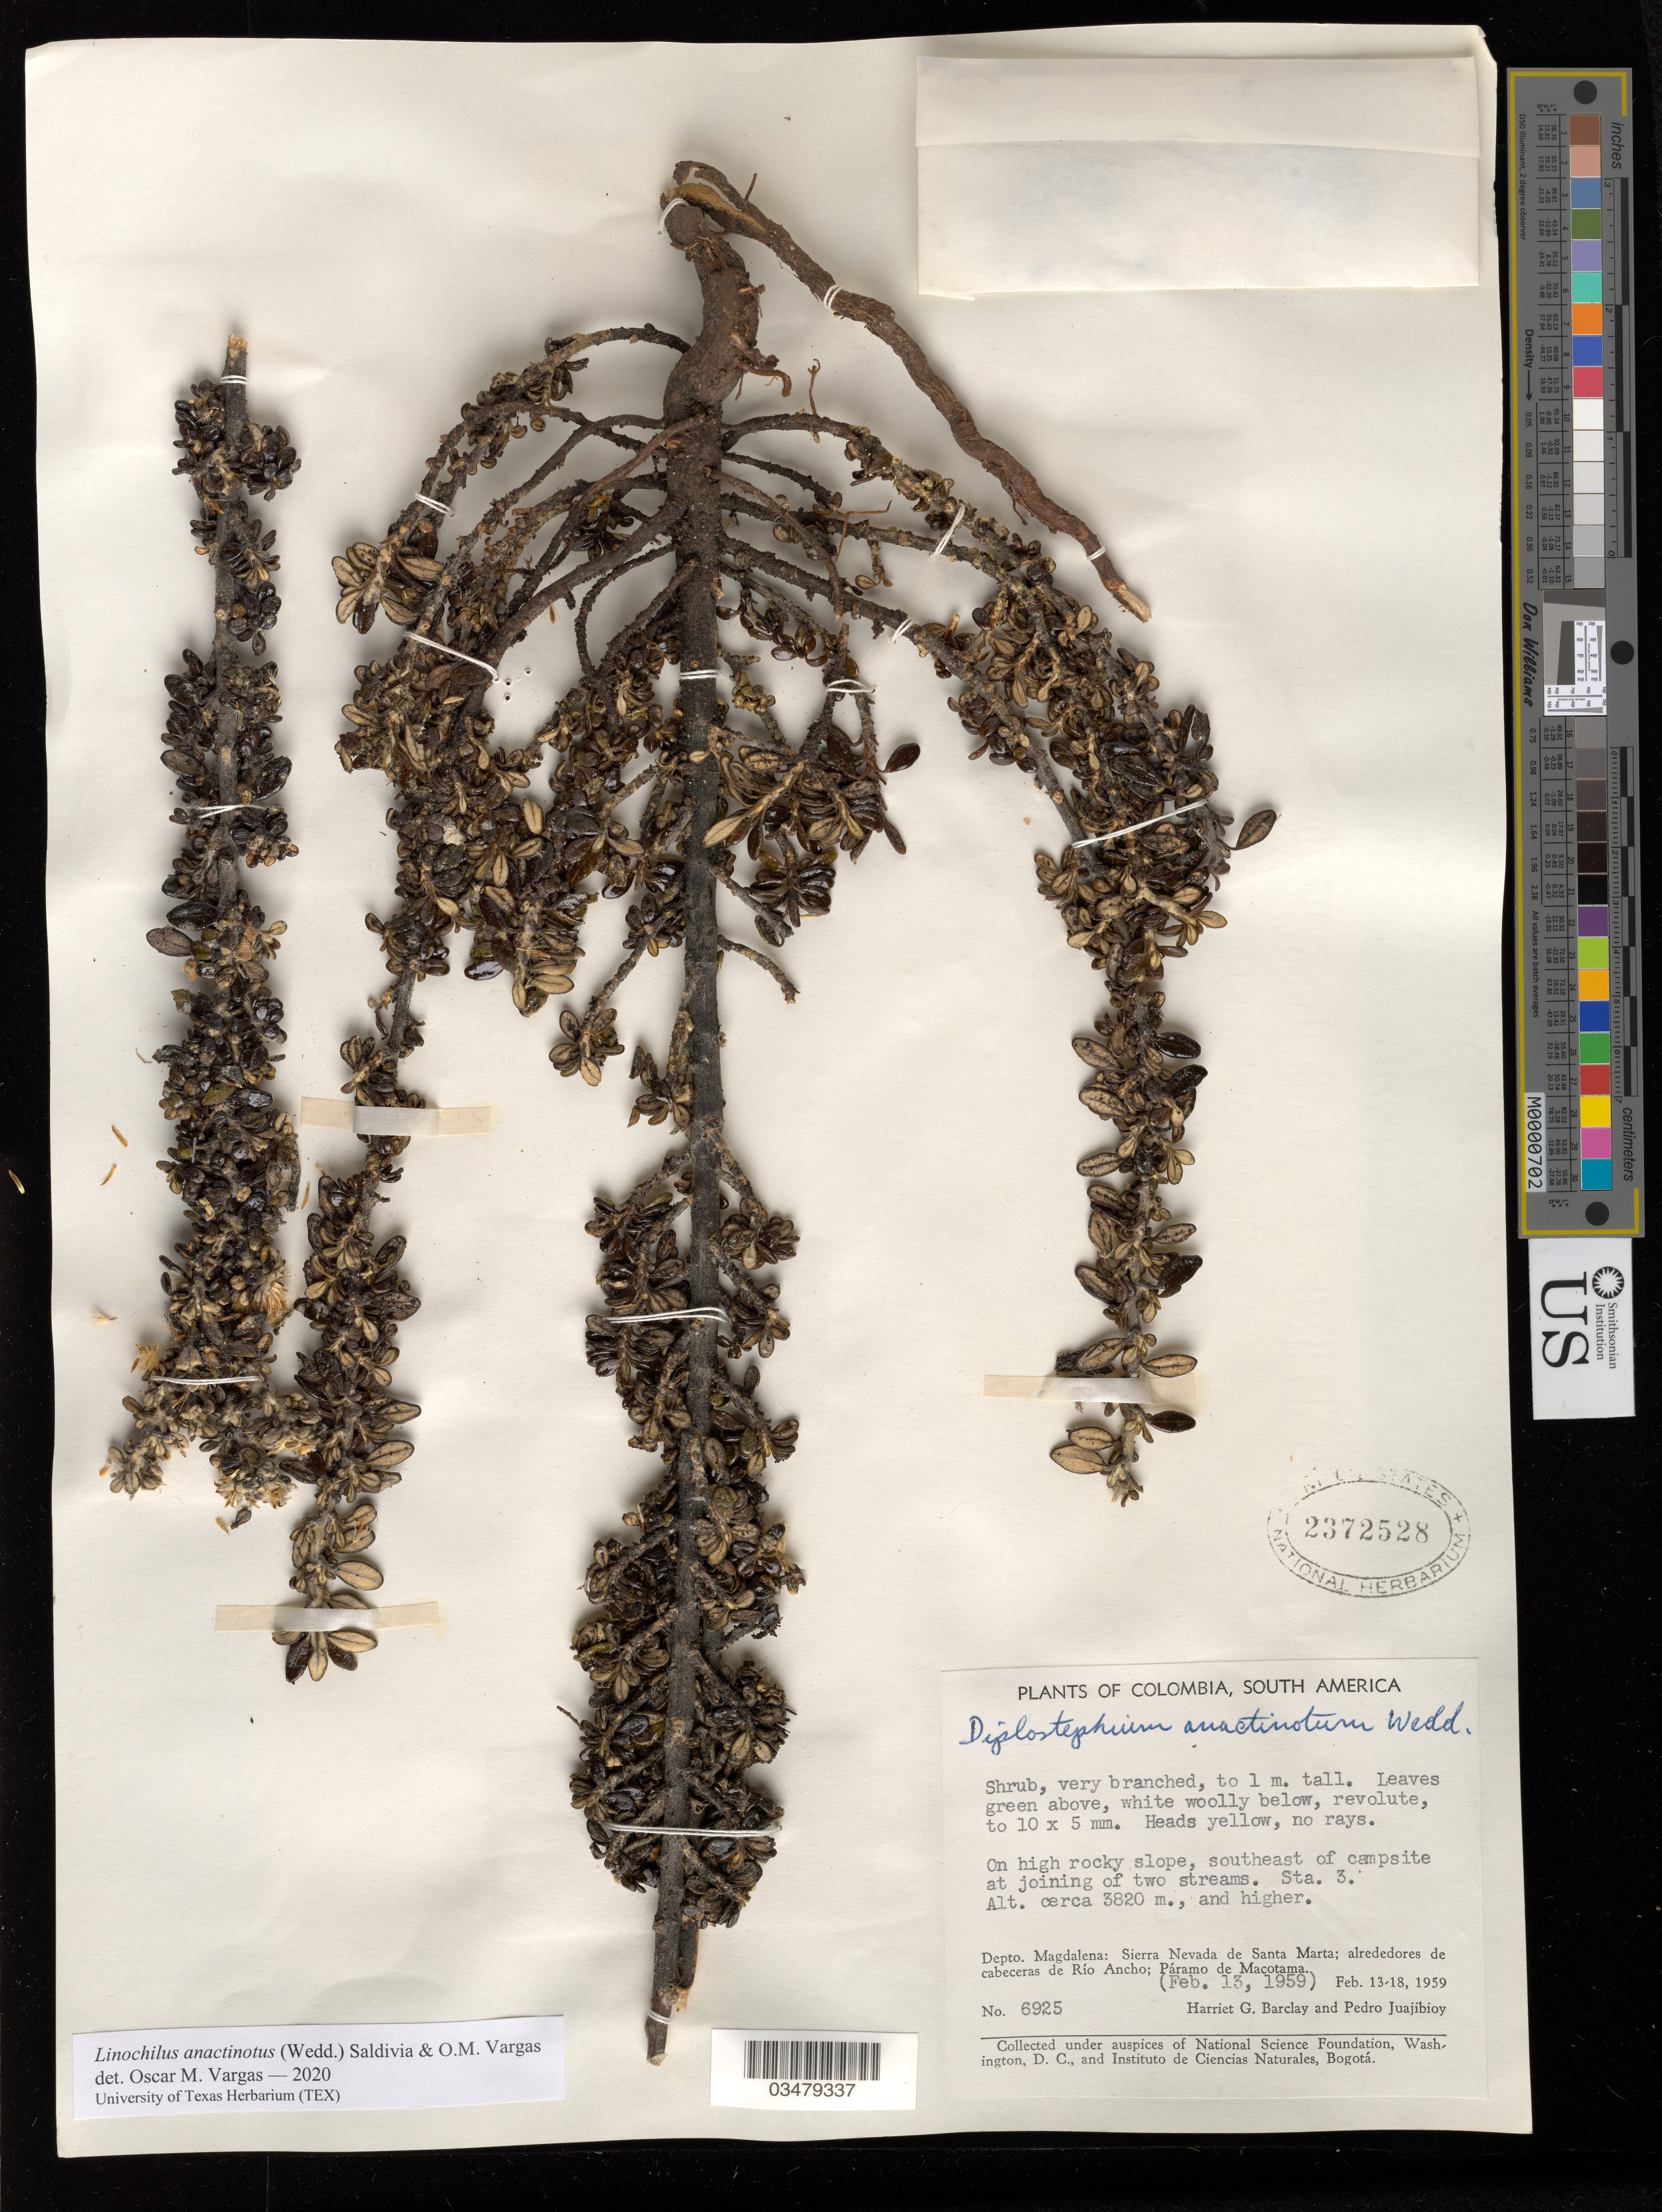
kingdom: Plantae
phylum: Tracheophyta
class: Magnoliopsida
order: Asterales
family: Asteraceae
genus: Linochilus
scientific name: Linochilus anactinotus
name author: (Wedd.) Saldivia & O.M. Vargas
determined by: Vargas, Oscar M.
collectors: H. G. Barclay & P. Juajibioy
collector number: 6925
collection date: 1959-02-13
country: Colombia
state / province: Magdalena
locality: Sierra Nevada de Santa Marta; alrededores de cabeceras de Rio Ancho; Paramo de Macotama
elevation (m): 4270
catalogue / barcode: US 2372528